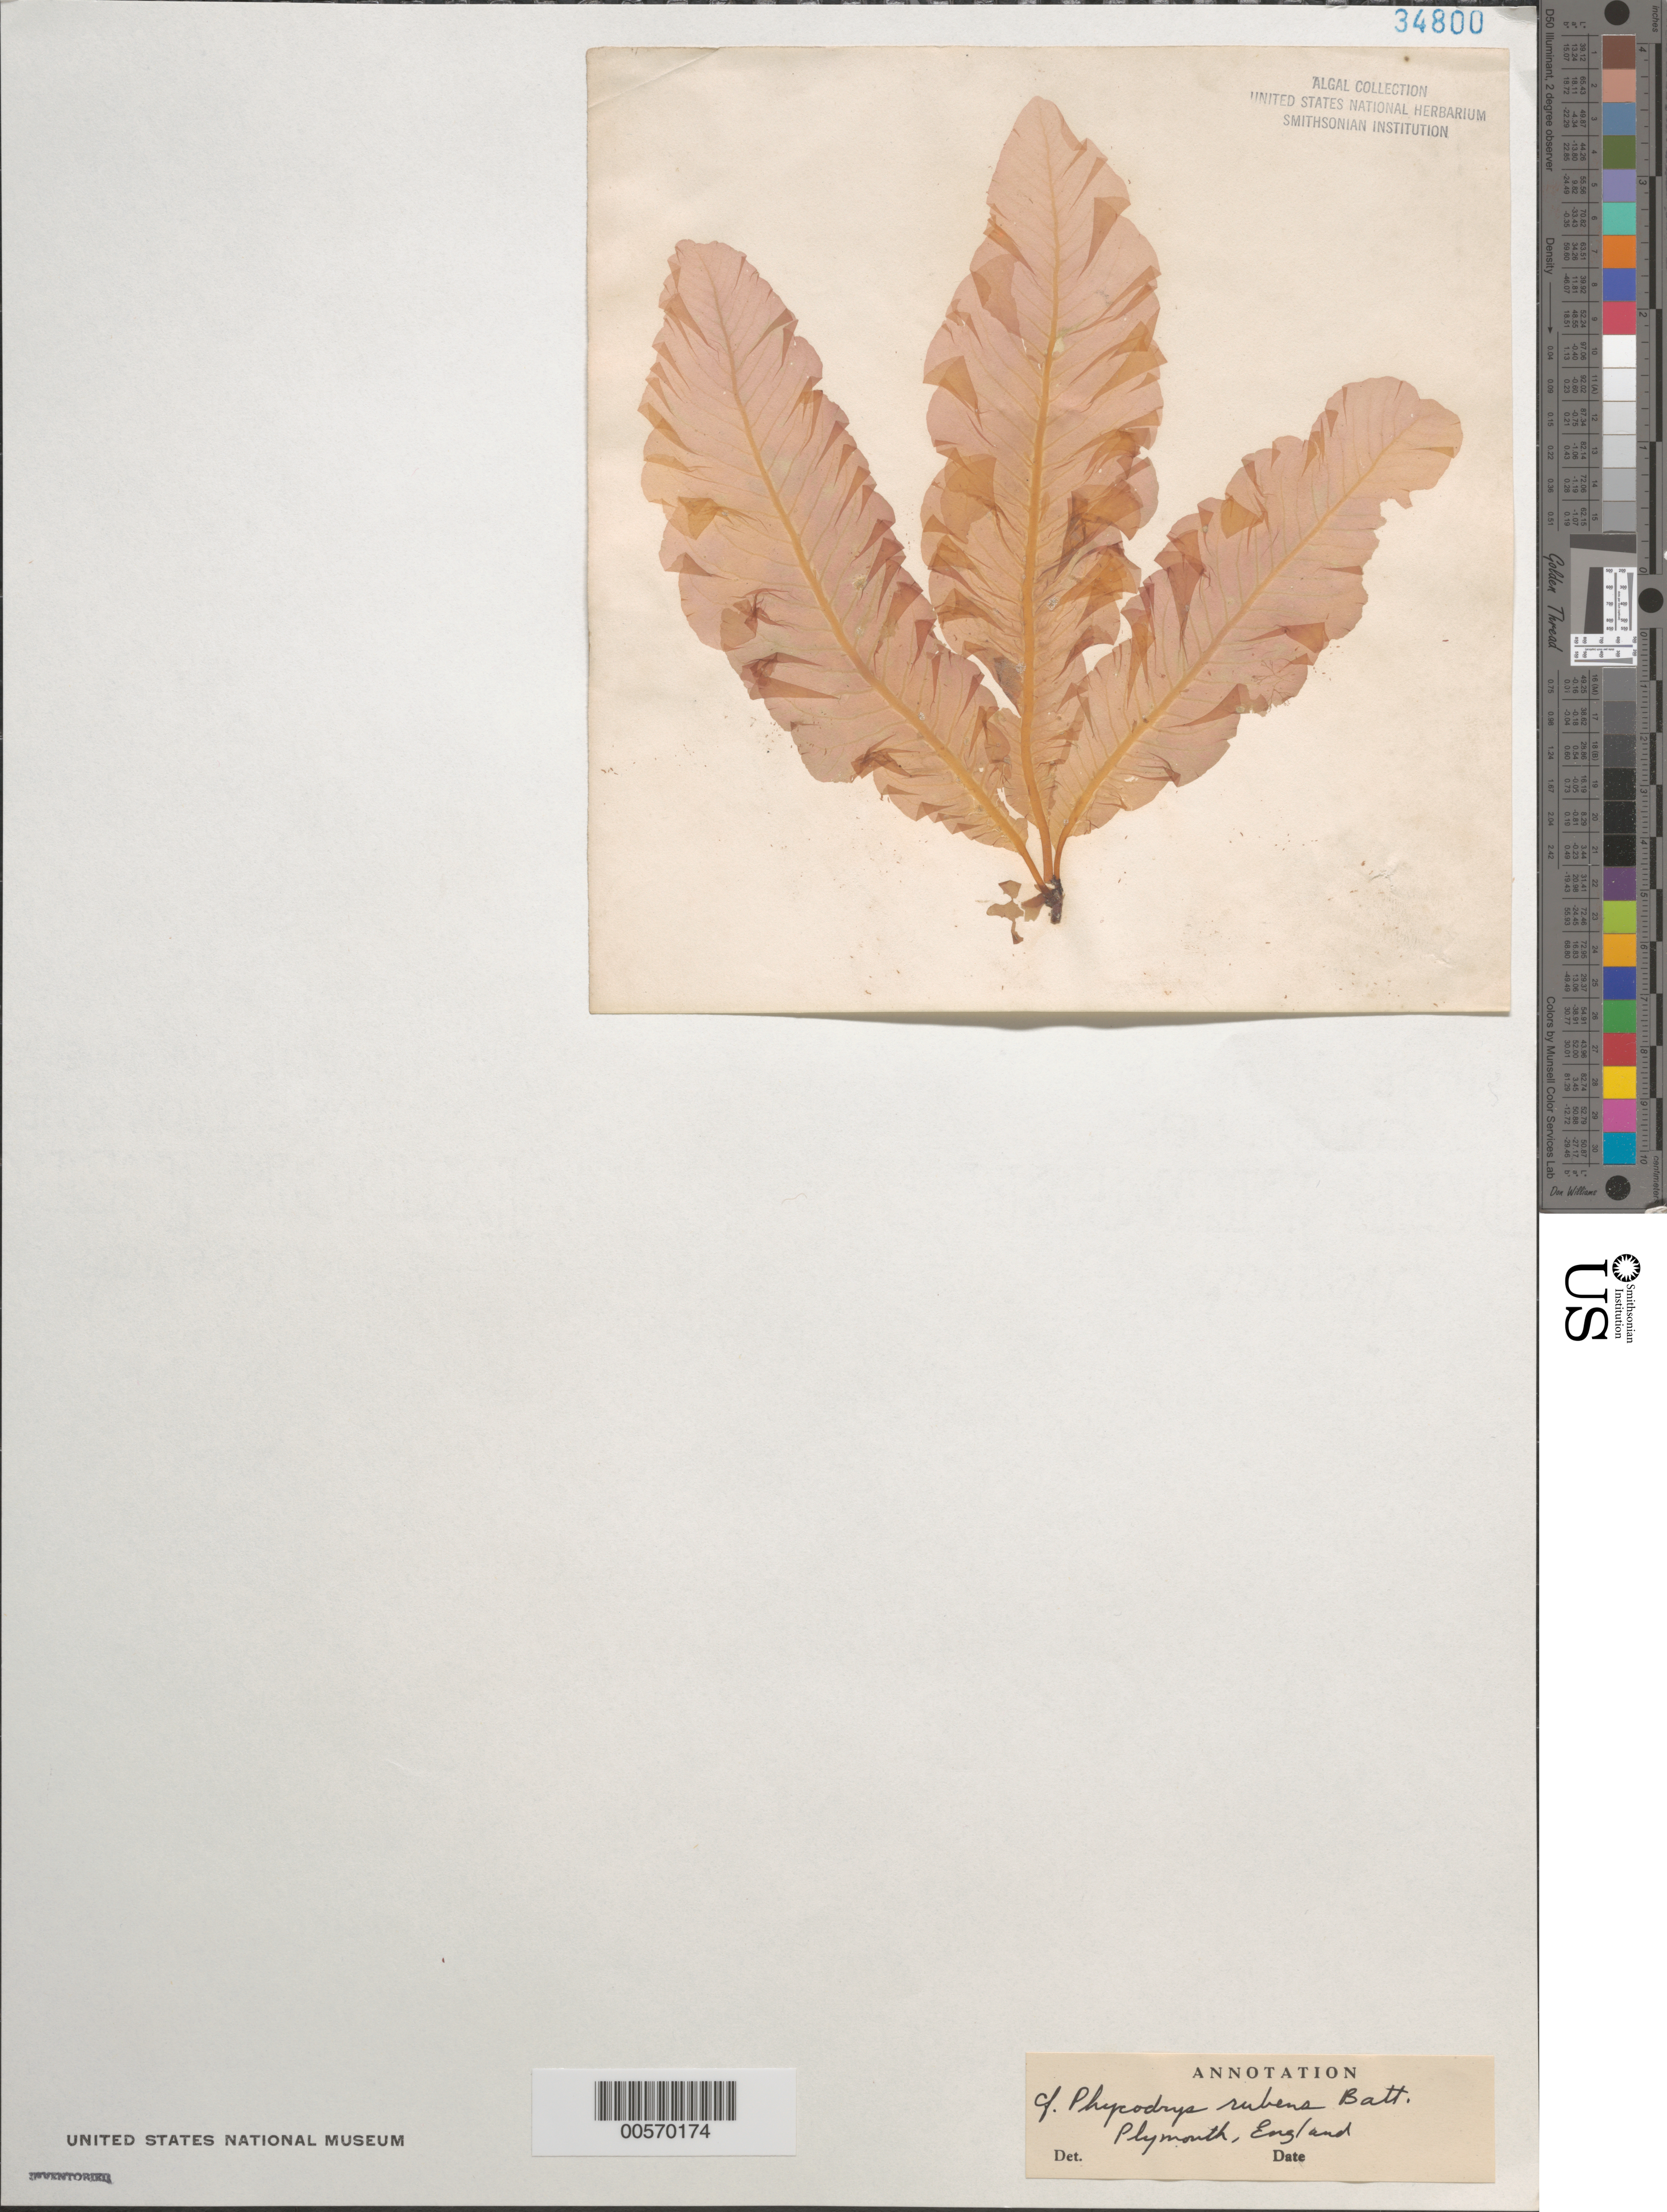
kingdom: Plantae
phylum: Rhodophyta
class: Florideophyceae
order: Ceramiales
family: Delesseriaceae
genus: Phycodrys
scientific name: Phycodrys rubens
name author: (L.) Batters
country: United Kingdom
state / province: England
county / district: Devon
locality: Plymouth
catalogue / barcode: US 34800